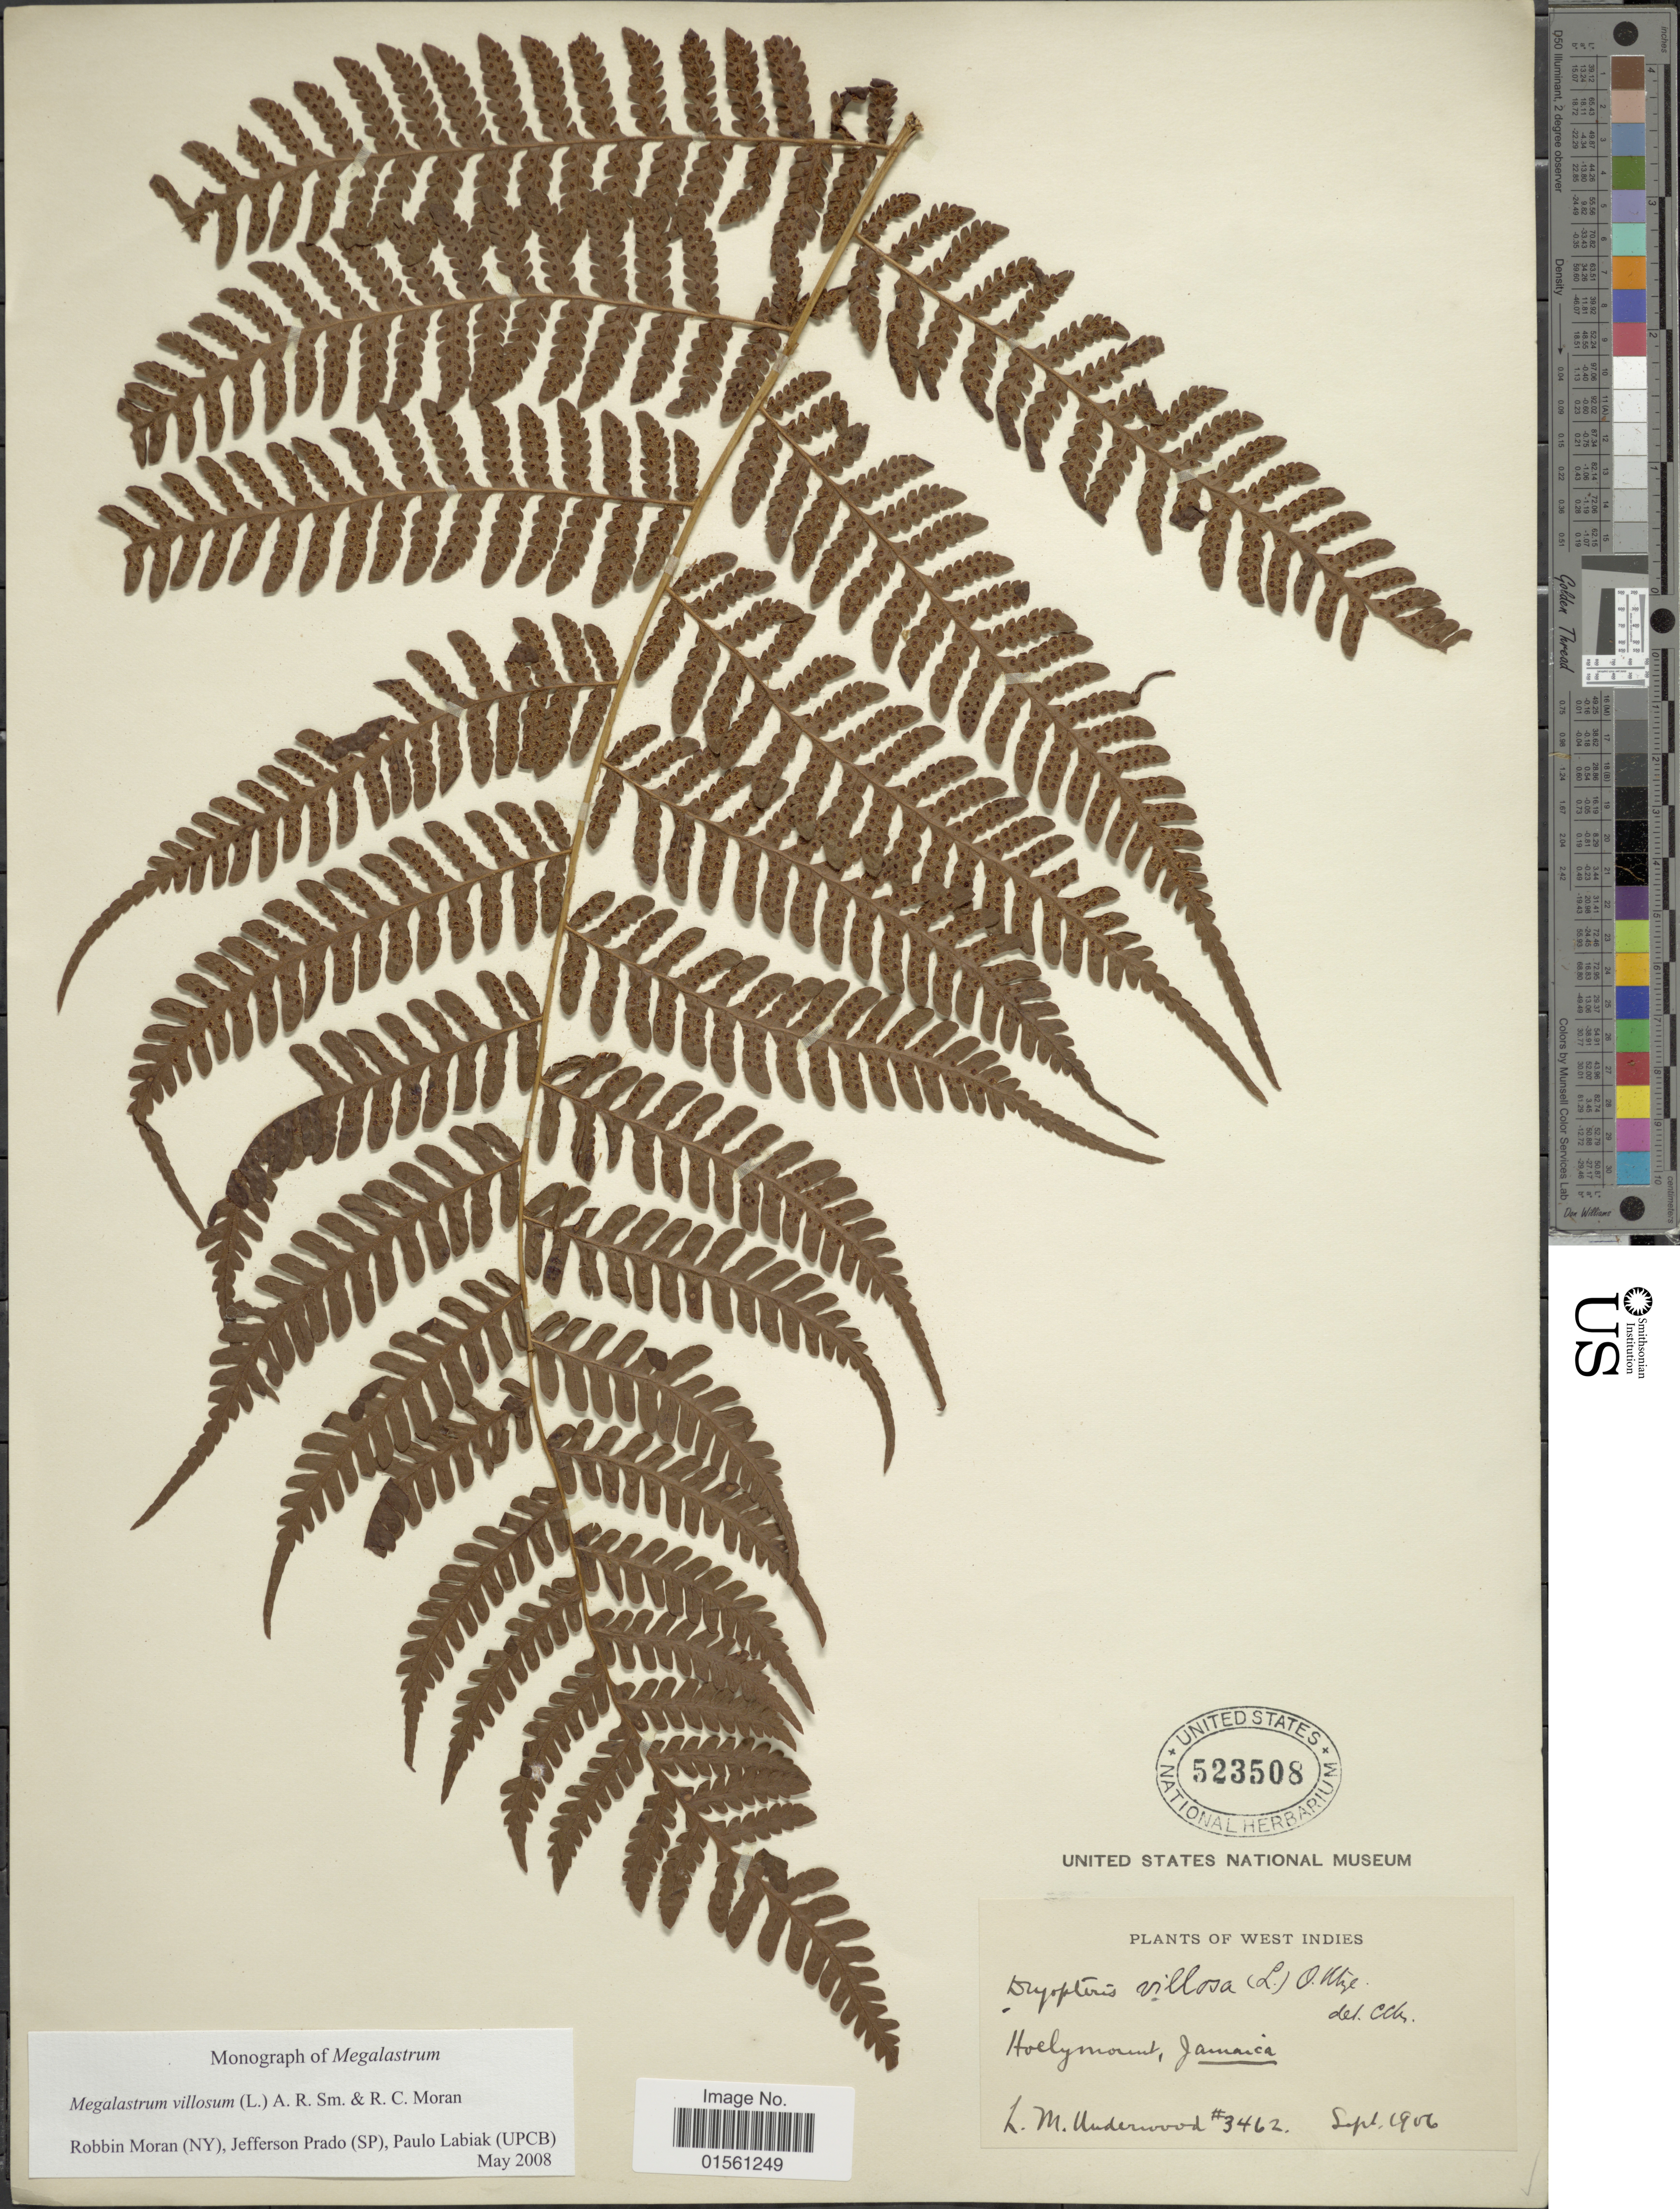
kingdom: Plantae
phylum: Tracheophyta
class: Polypodiopsida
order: Polypodiales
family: Dryopteridaceae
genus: Megalastrum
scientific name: Megalastrum villosum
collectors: L. M. Underwood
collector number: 3462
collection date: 1906-09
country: Jamaica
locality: West Indies, Hoelymount, Jamaica.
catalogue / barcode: US 523508